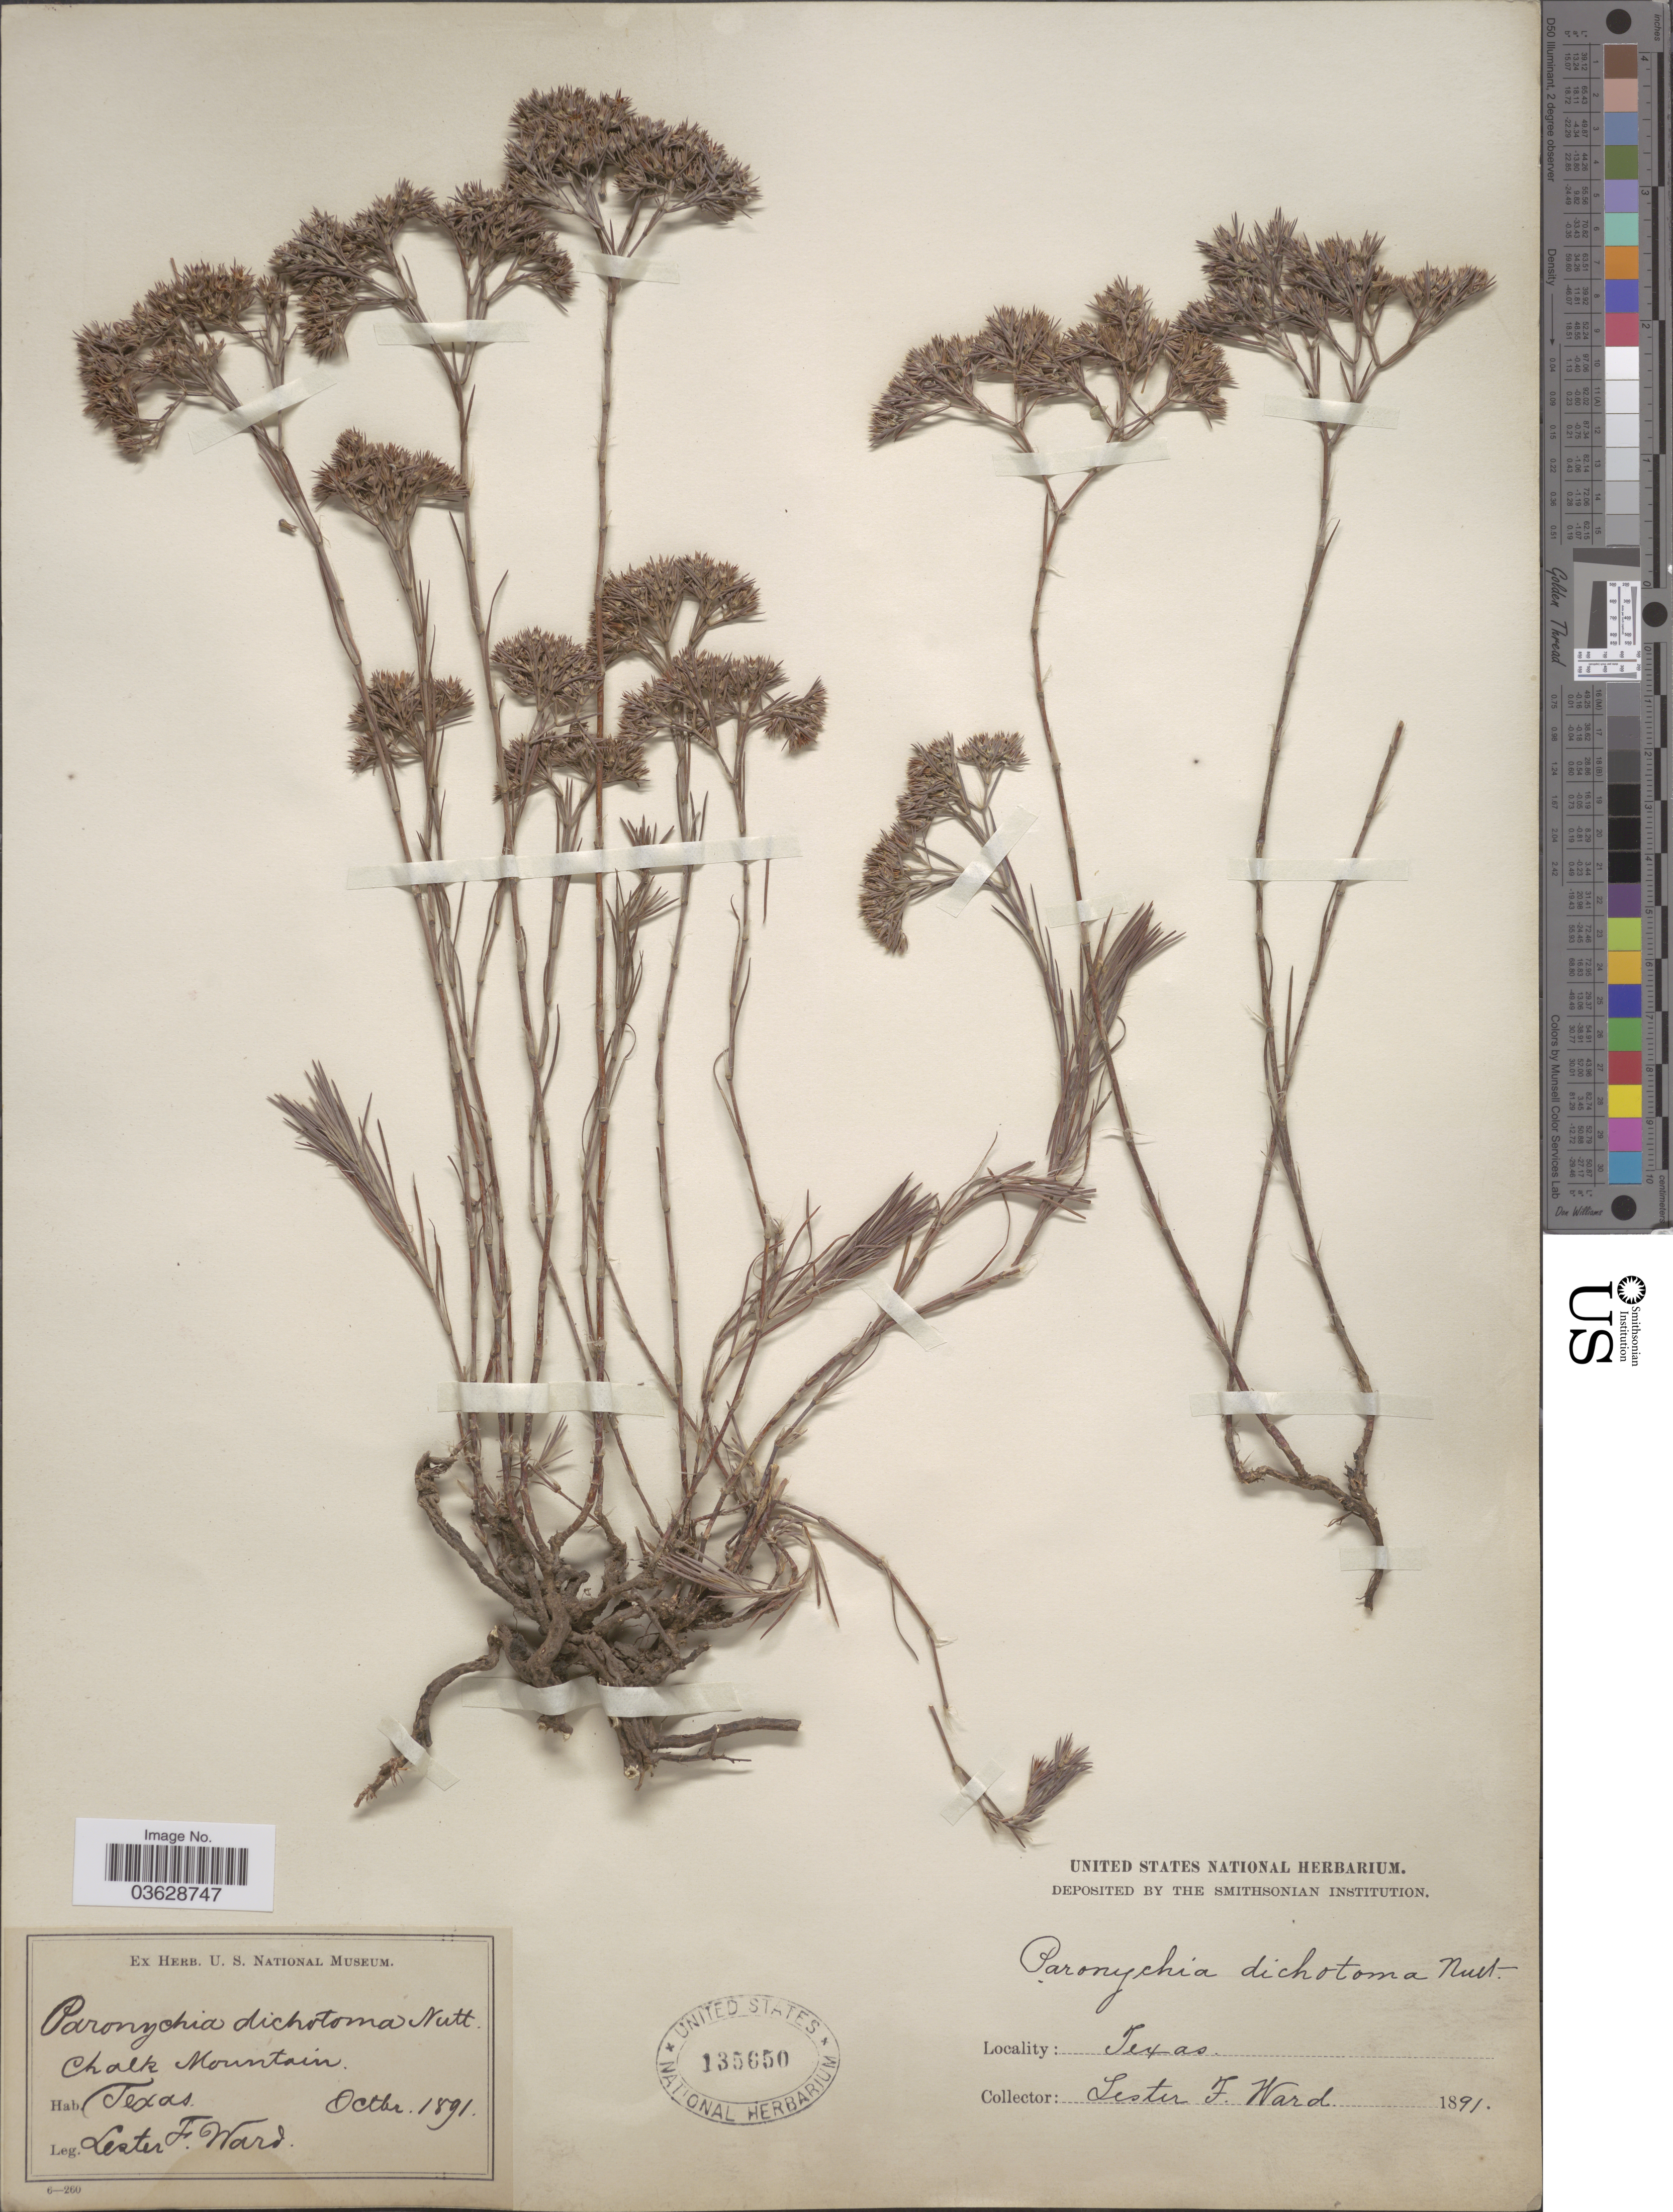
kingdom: Plantae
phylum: Tracheophyta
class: Magnoliopsida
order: Caryophyllales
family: Caryophyllaceae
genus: Paronychia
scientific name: Paronychia virginica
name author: Spreng.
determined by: Strong, Mark T., (BOT), Smithsonian Institution - National Museum of Natural History (UNITED STATES)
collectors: L. F. Ward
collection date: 1891-10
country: United States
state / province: Texas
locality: Chalk Mountain.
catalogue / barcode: US 135650